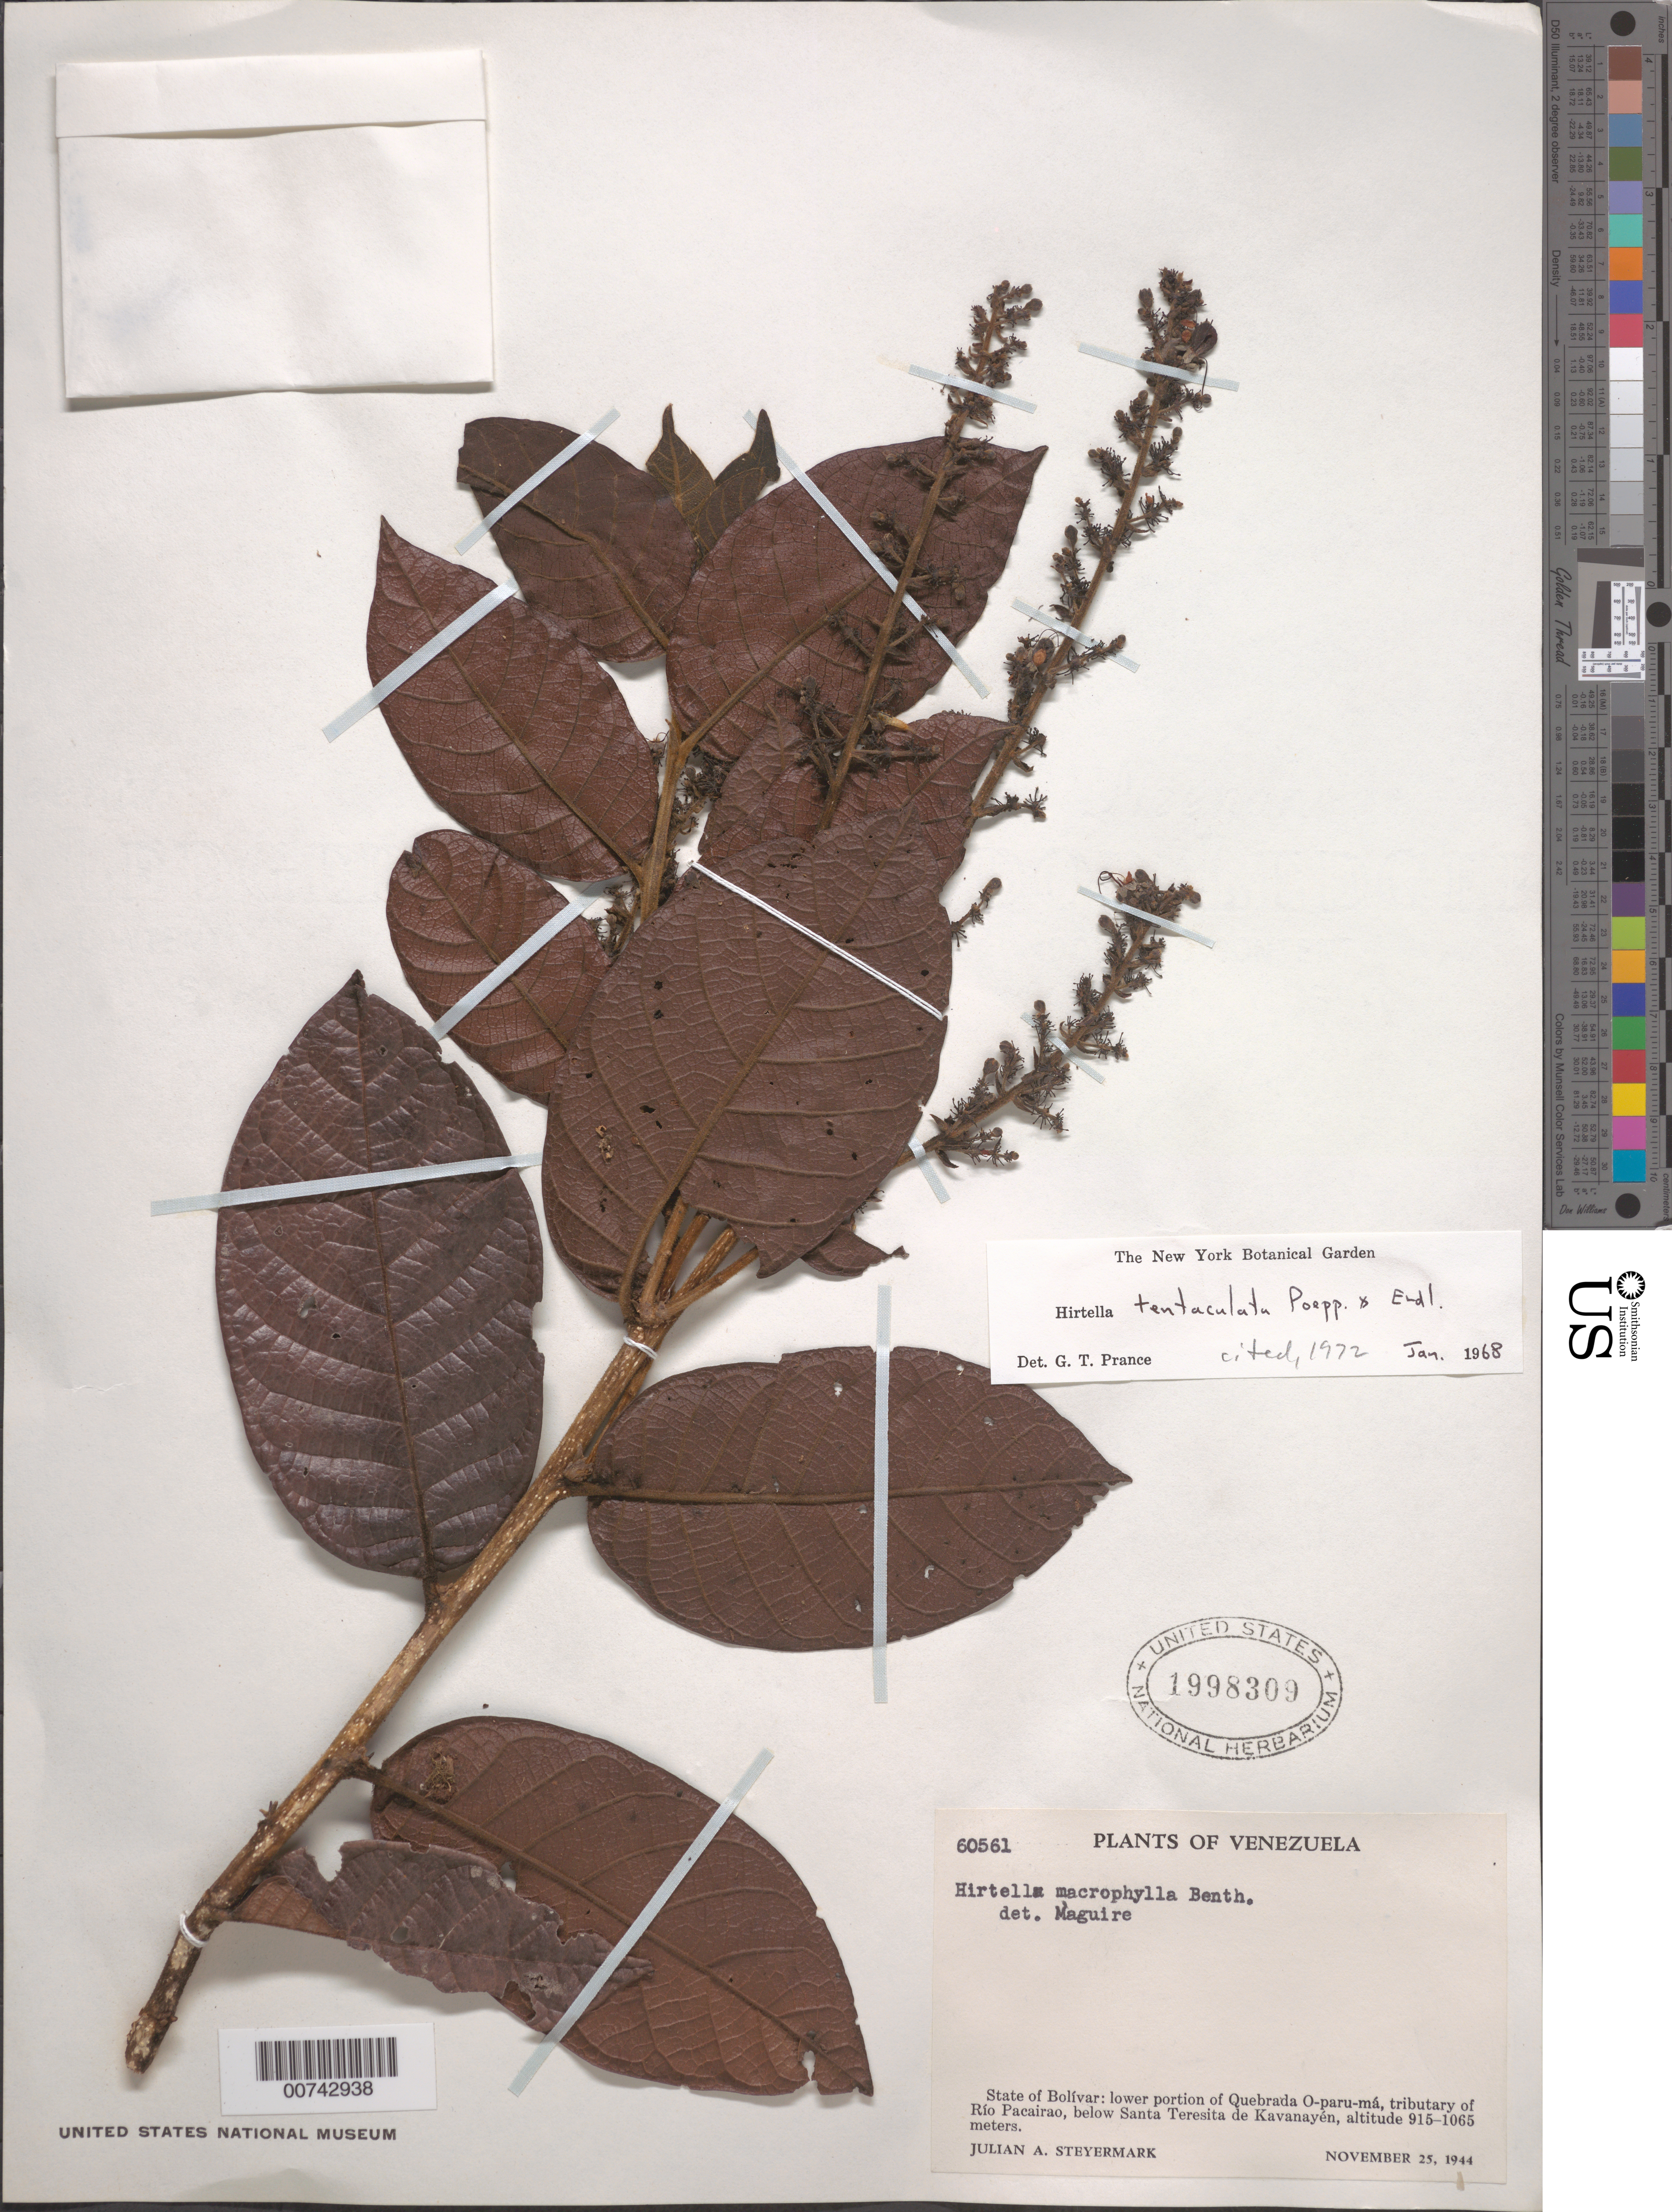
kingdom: Plantae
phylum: Tracheophyta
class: Magnoliopsida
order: Malpighiales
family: Chrysobalanaceae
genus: Hirtella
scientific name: Hirtella tentaculata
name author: Poepp.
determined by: Prance, G. T.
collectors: J. Steyermark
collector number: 60561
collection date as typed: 25-Nov-44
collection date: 1944-11-25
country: Venezuela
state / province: Bolívar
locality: Quebrada O-paru-má, trib. of Río Pacairao, below Santa Teresita de Kavanayén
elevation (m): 915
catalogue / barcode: US 1998309